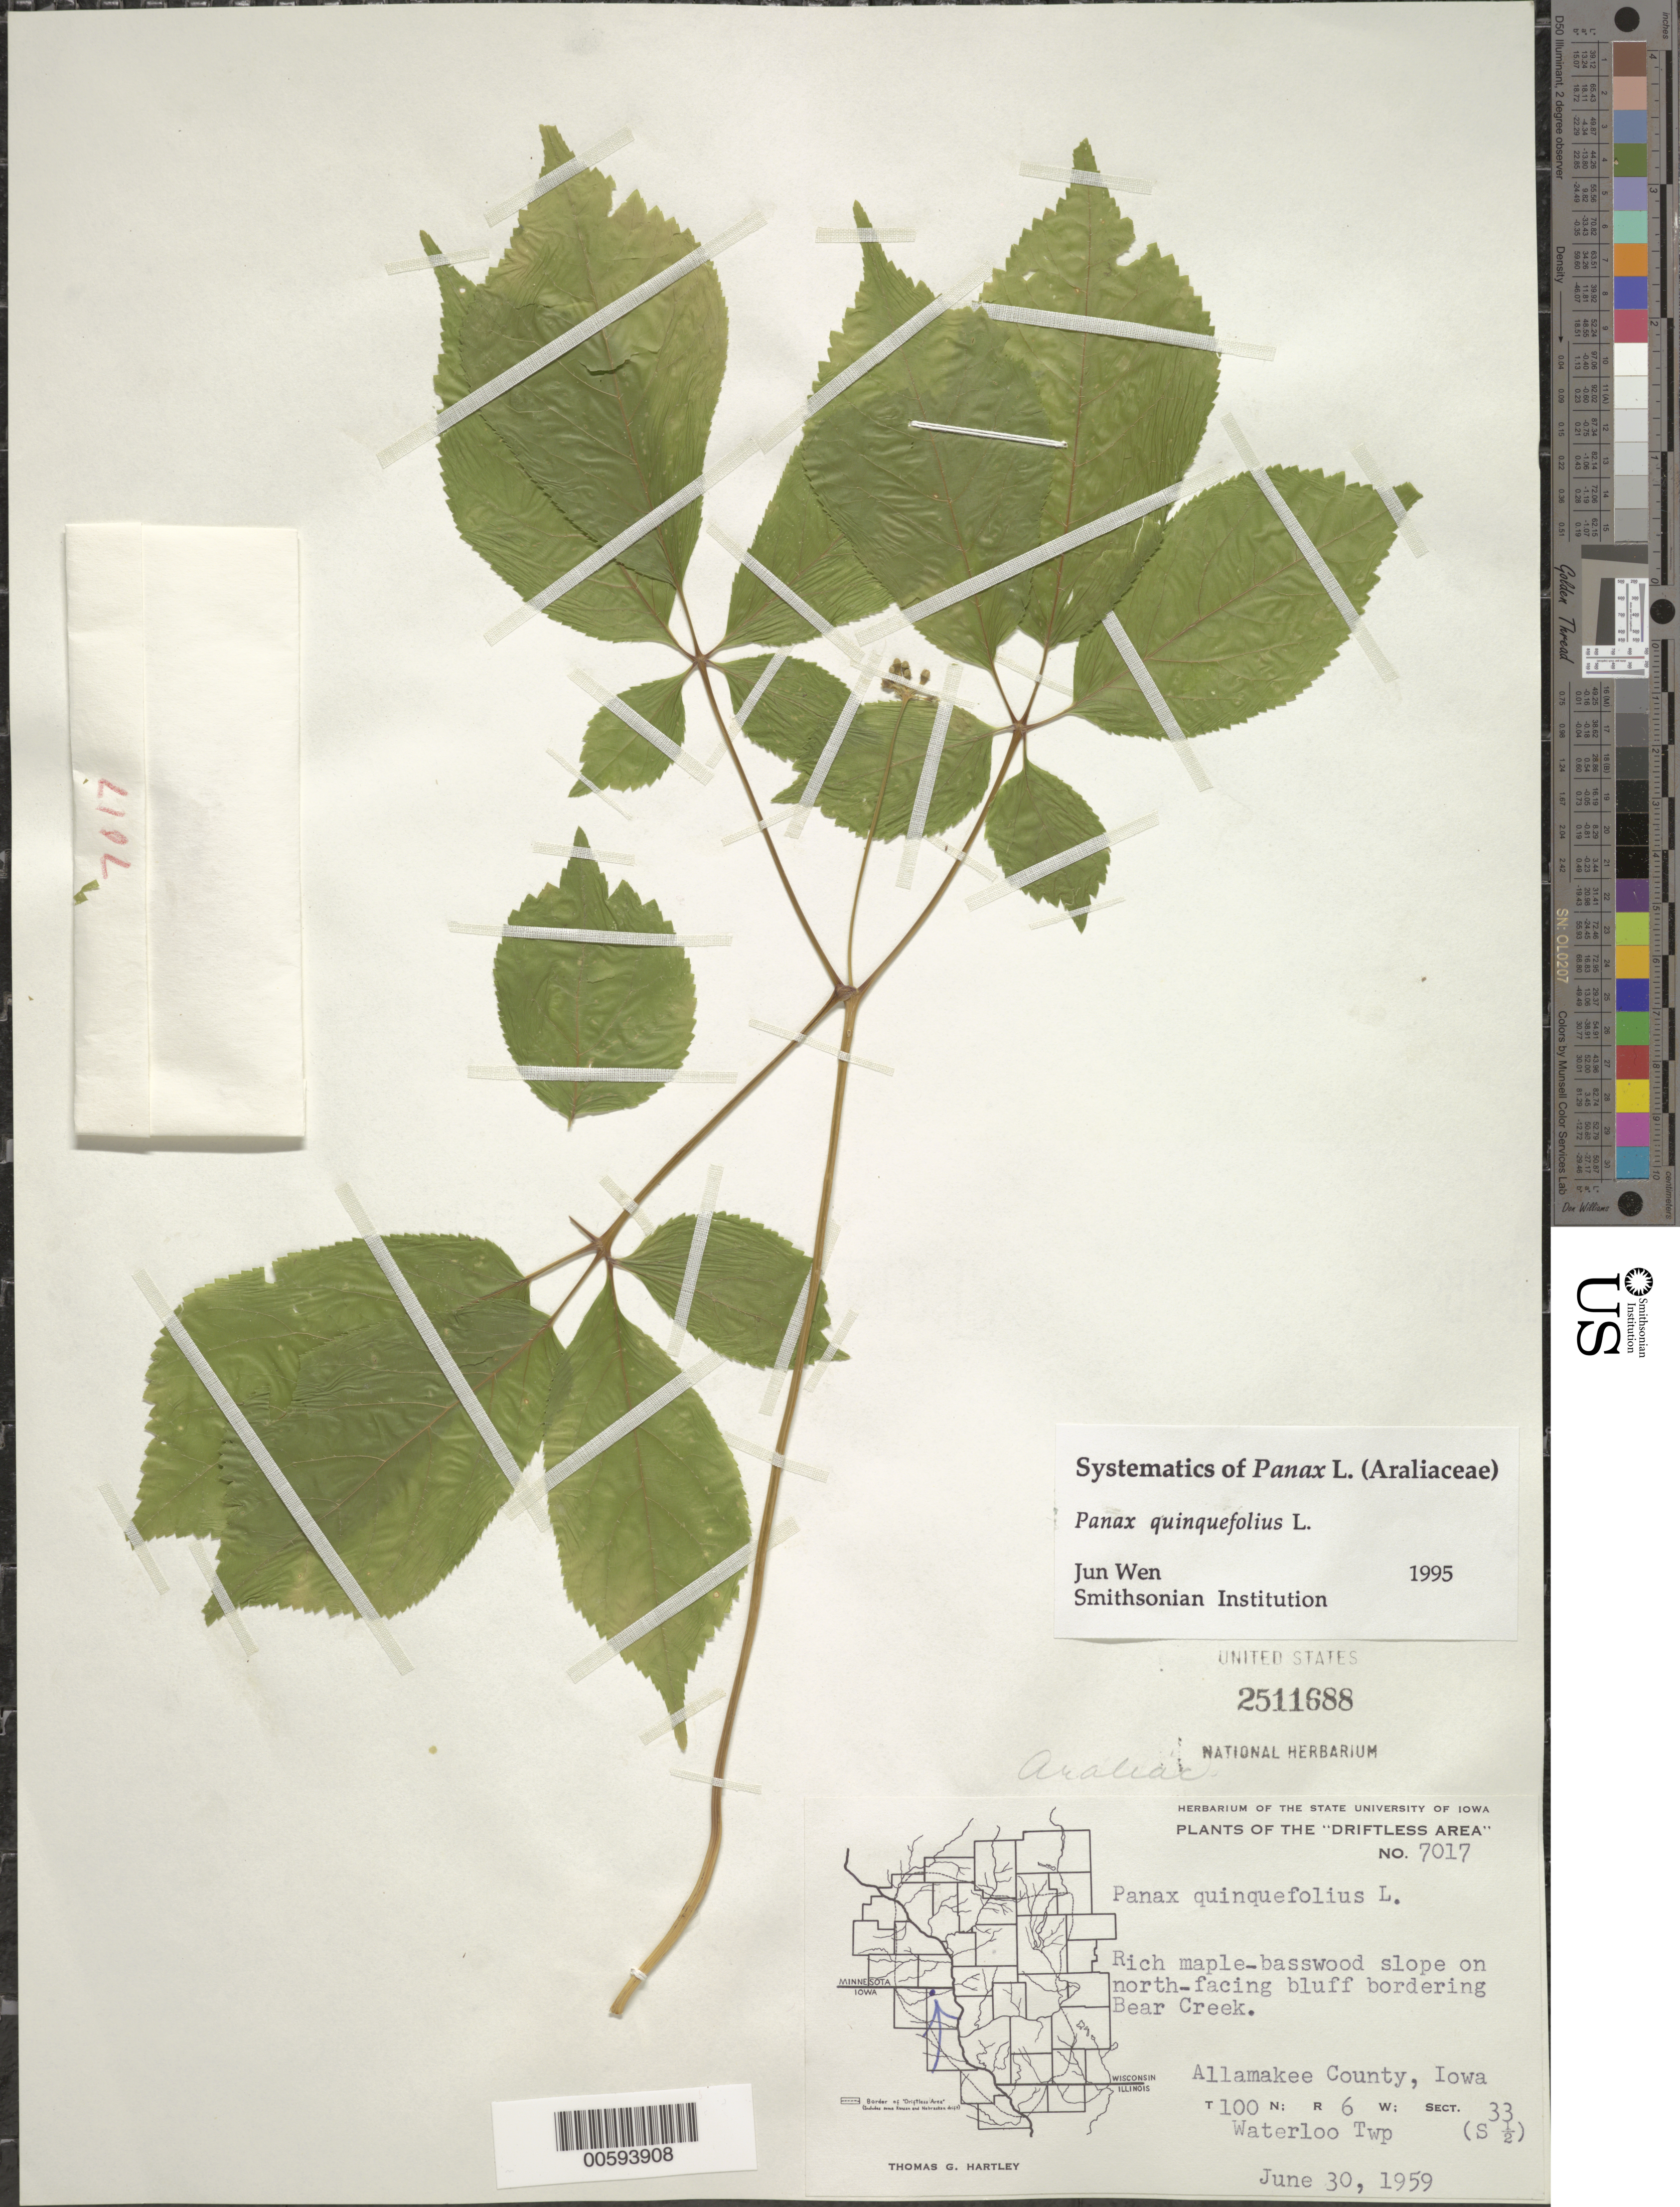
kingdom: Plantae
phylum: Tracheophyta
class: Magnoliopsida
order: Apiales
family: Araliaceae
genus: Panax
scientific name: Panax quinquefolius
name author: L.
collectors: T. G. Hartley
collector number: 7017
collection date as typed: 30 Jun 1959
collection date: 1959-06-30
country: United States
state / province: Iowa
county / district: Allamakee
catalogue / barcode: US 2511688